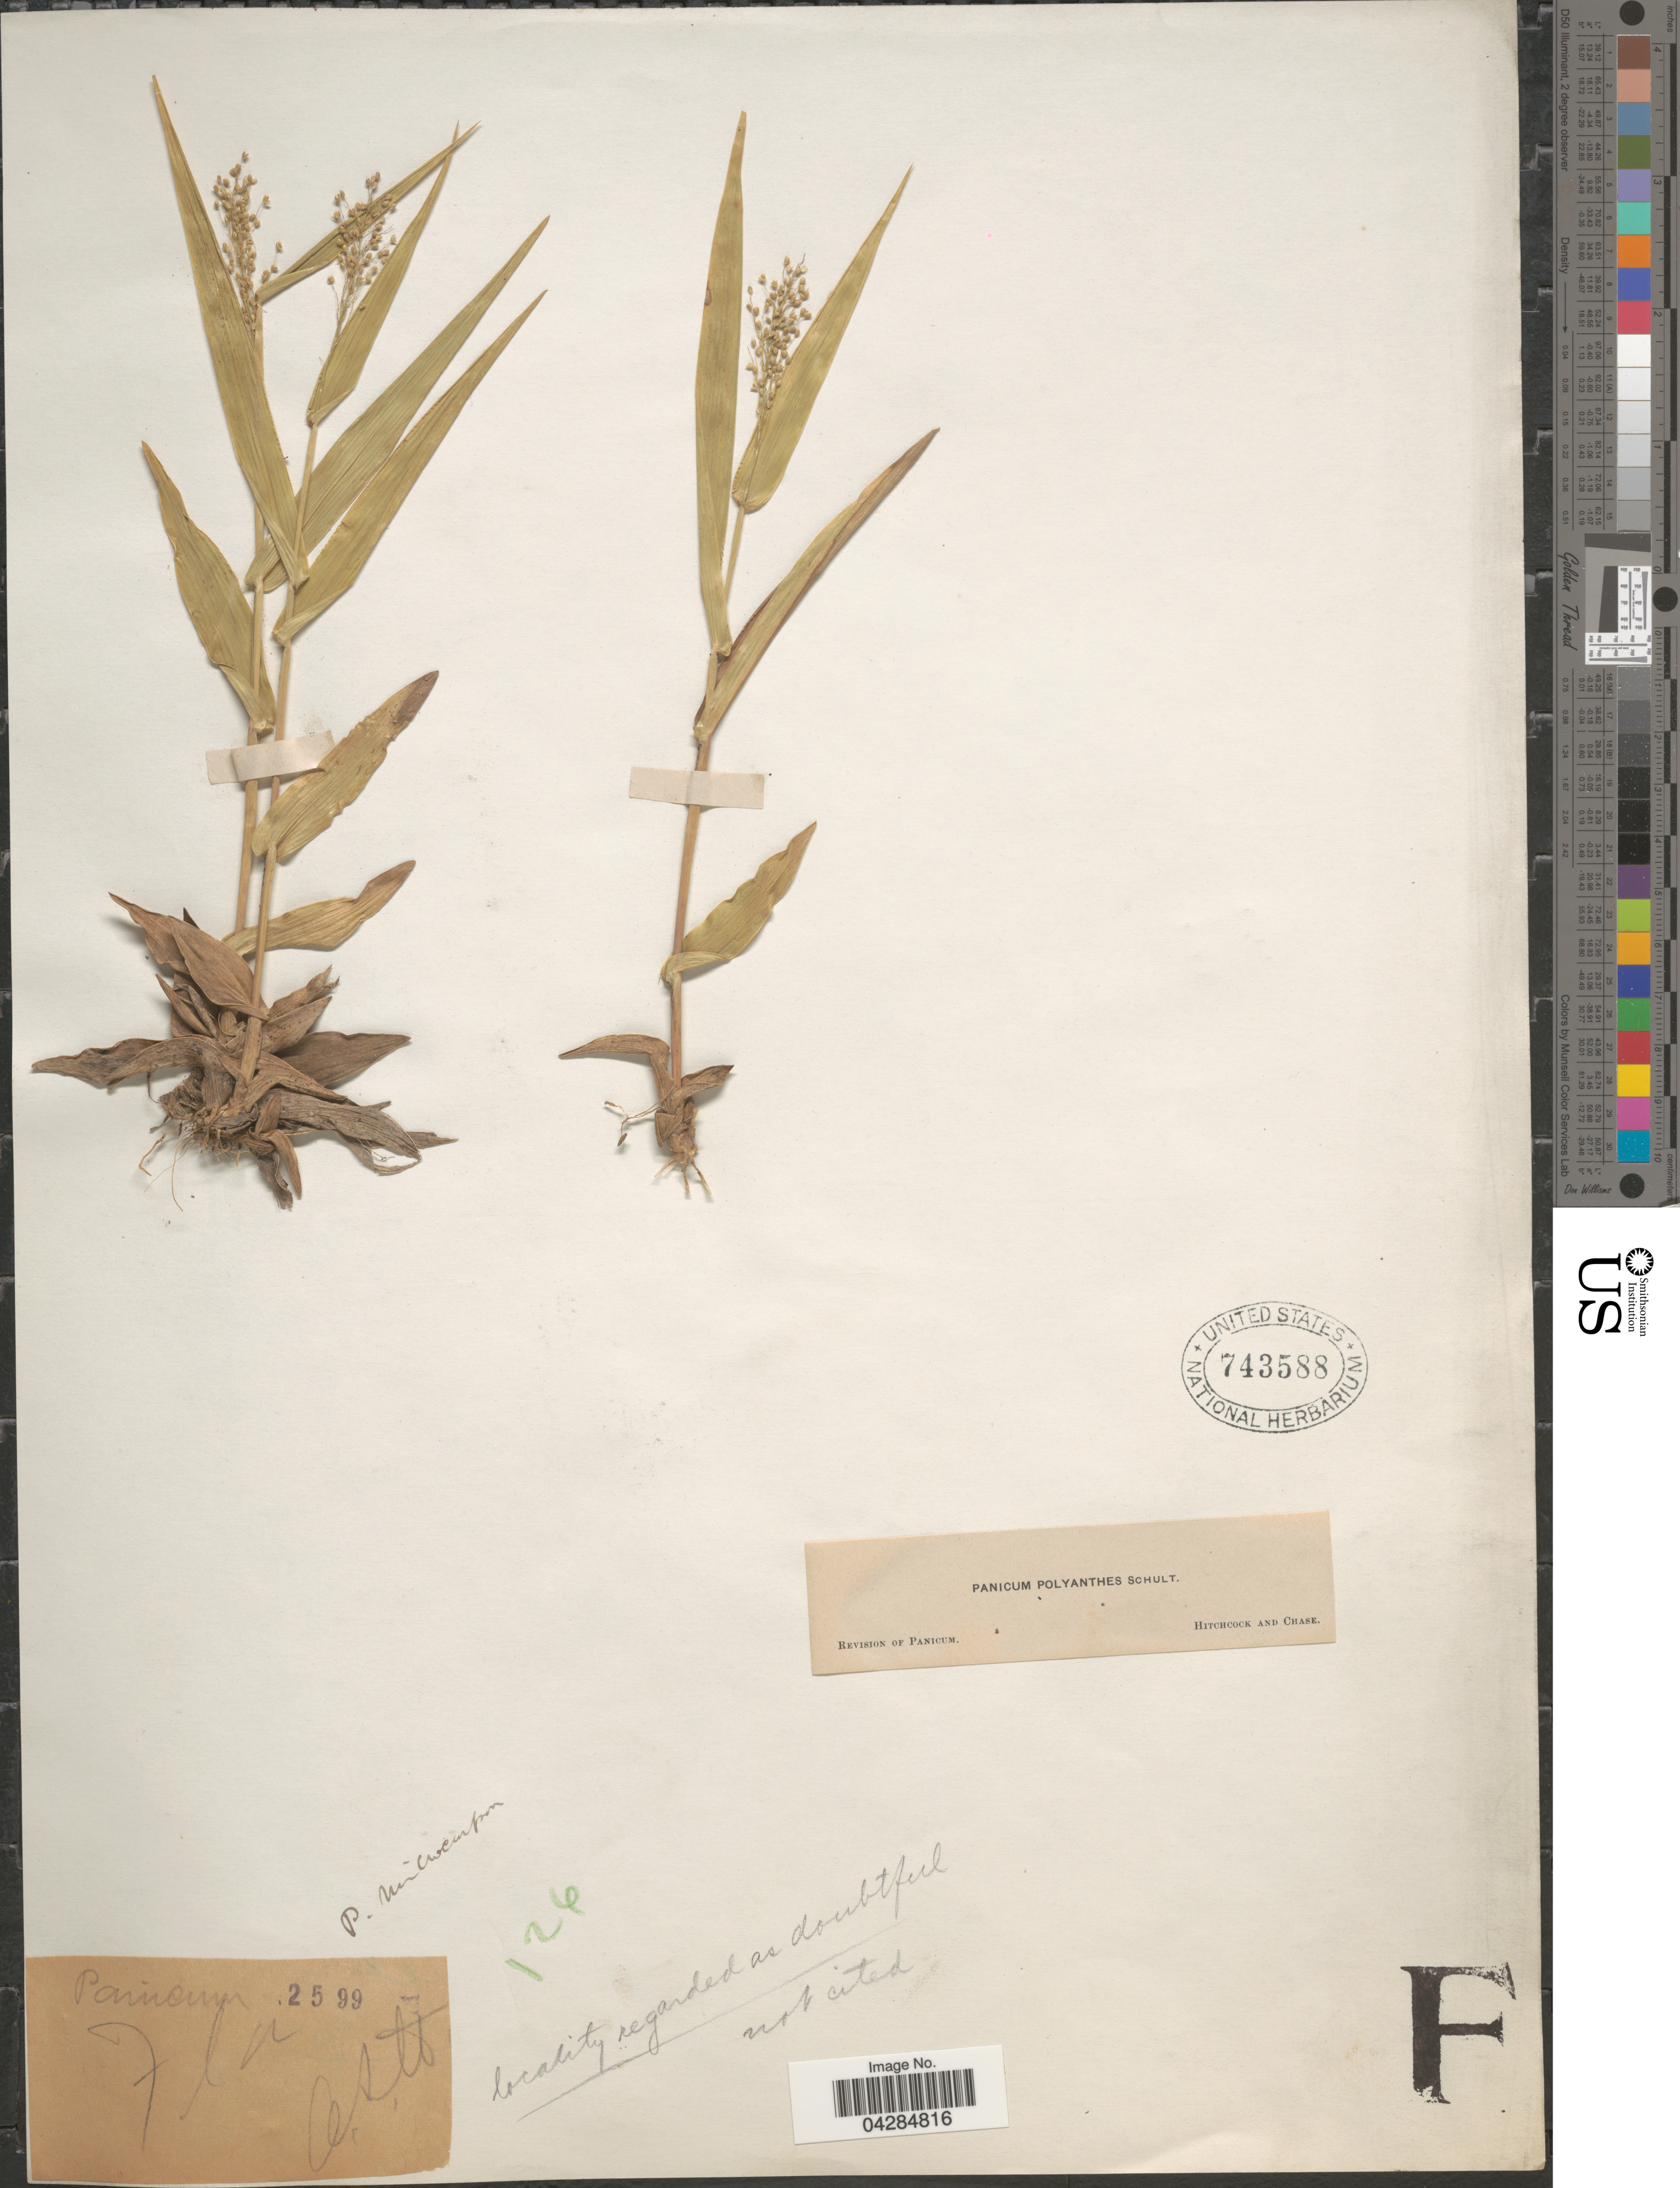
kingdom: Plantae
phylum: Tracheophyta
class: Liliopsida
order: Poales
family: Poaceae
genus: Dichanthelium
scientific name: Dichanthelium polyanthes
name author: (Schult.) Mohlenbr.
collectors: A. H.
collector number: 2599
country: United States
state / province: Florida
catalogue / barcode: US 743588